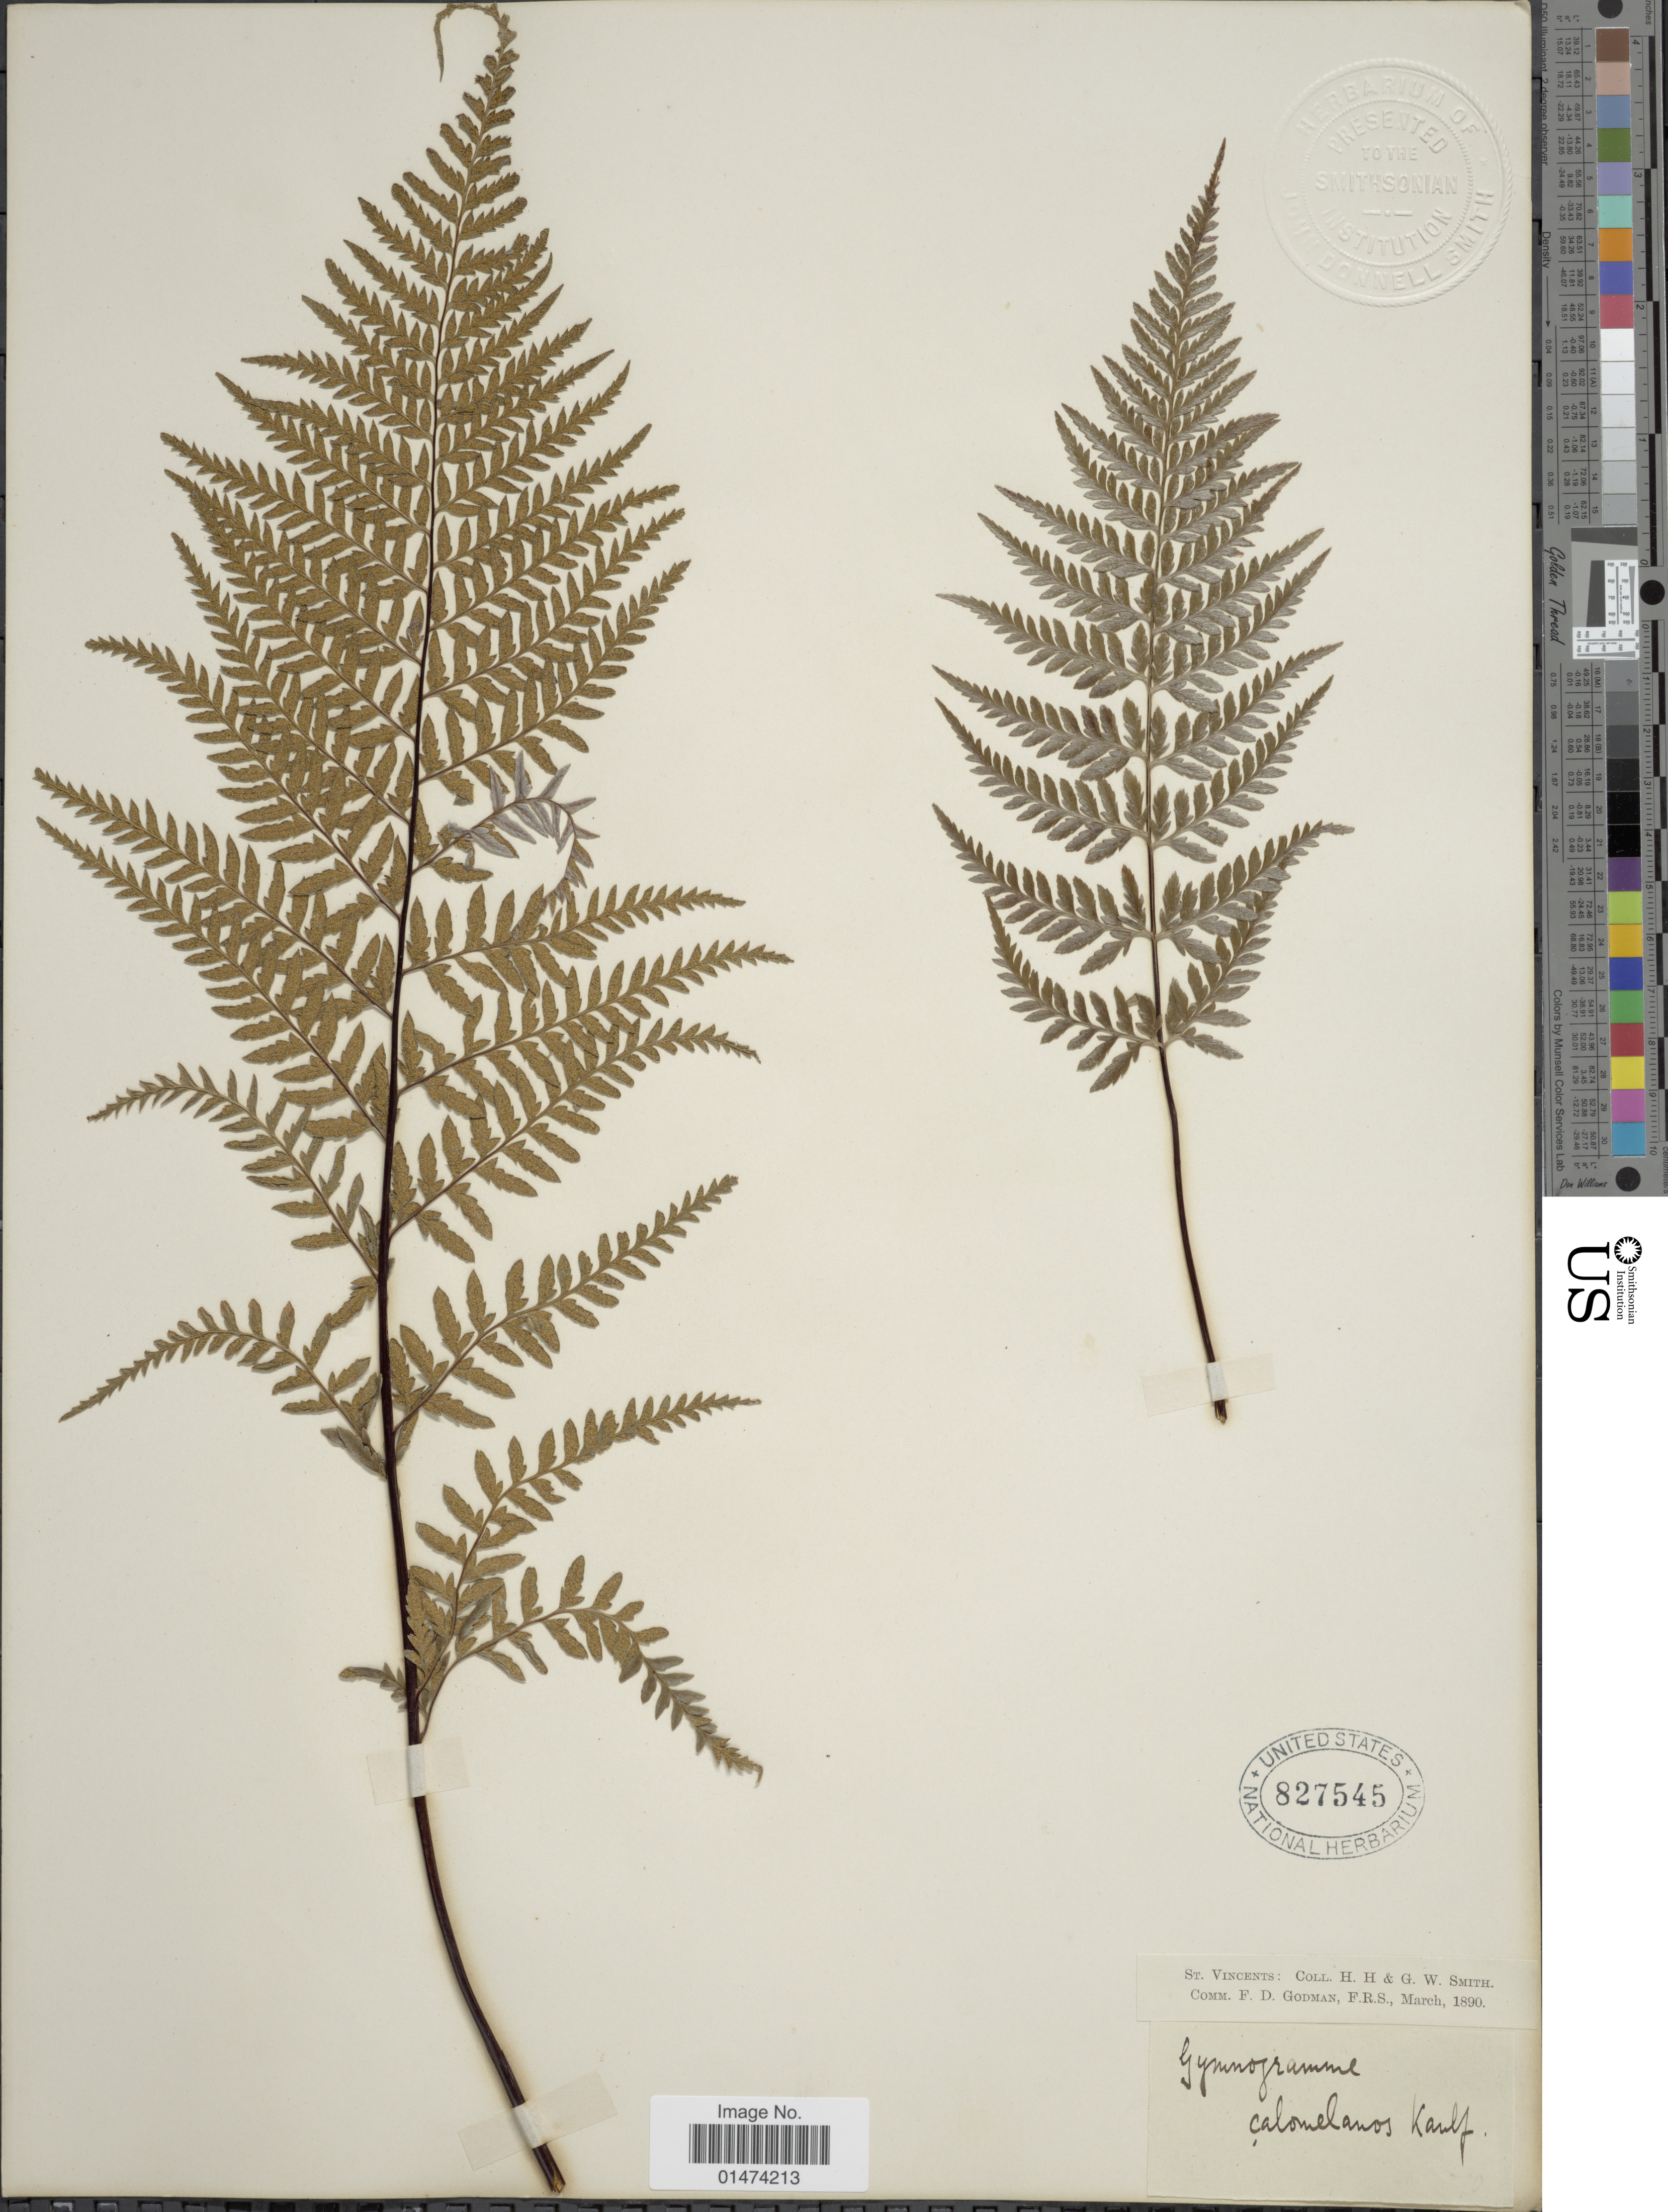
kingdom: Plantae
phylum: Tracheophyta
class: Polypodiopsida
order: Polypodiales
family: Pteridaceae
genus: Pityrogramma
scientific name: Pityrogramma calomelanos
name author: (L.) Link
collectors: H. H. Smith & G. Smith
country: St. Vincent - Grenadines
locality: St. Vincents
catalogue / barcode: US 827545